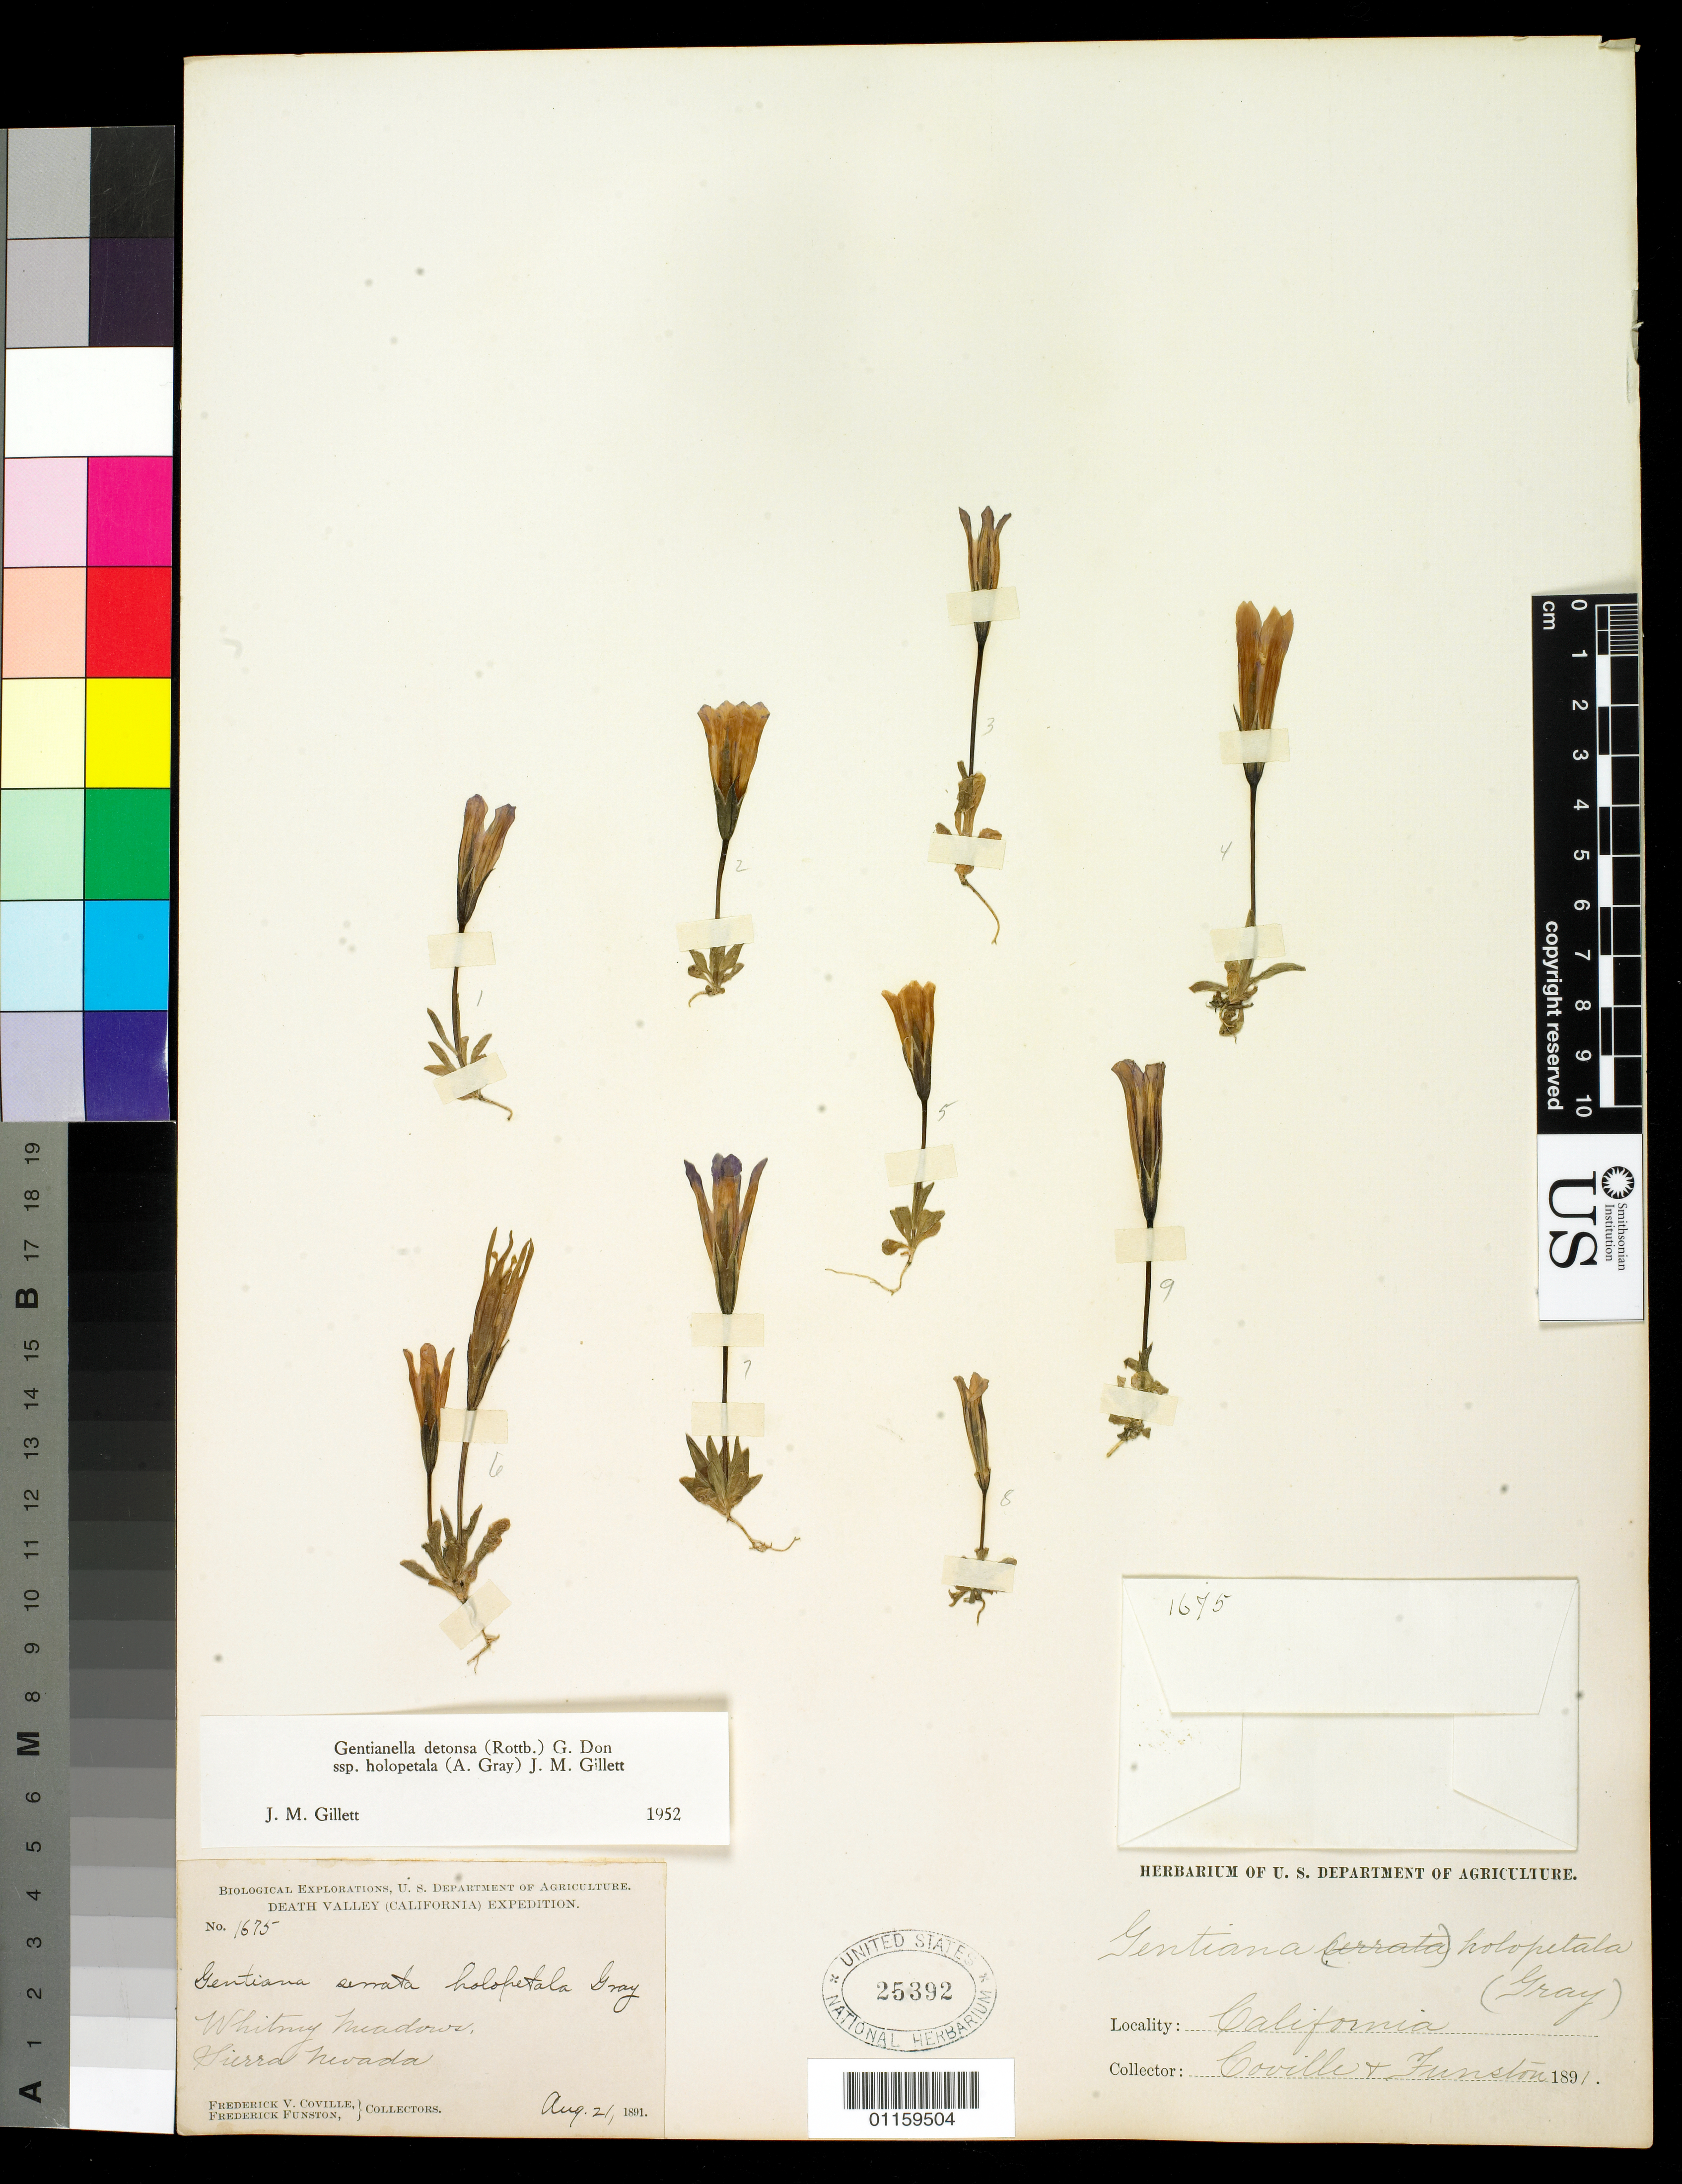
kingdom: Plantae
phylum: Tracheophyta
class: Magnoliopsida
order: Gentianales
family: Gentianaceae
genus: Gentianella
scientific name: Gentianella detonsa subsp. holopetala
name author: (A. Gray) J.M. Gillett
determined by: Gillett, J. M.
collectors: F. V. Coville & F. Funston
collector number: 1675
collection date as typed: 21 Aug 1891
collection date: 1891-08-21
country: United States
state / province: California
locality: Whitney Meadows, Sierra Nevada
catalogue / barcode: US 25392